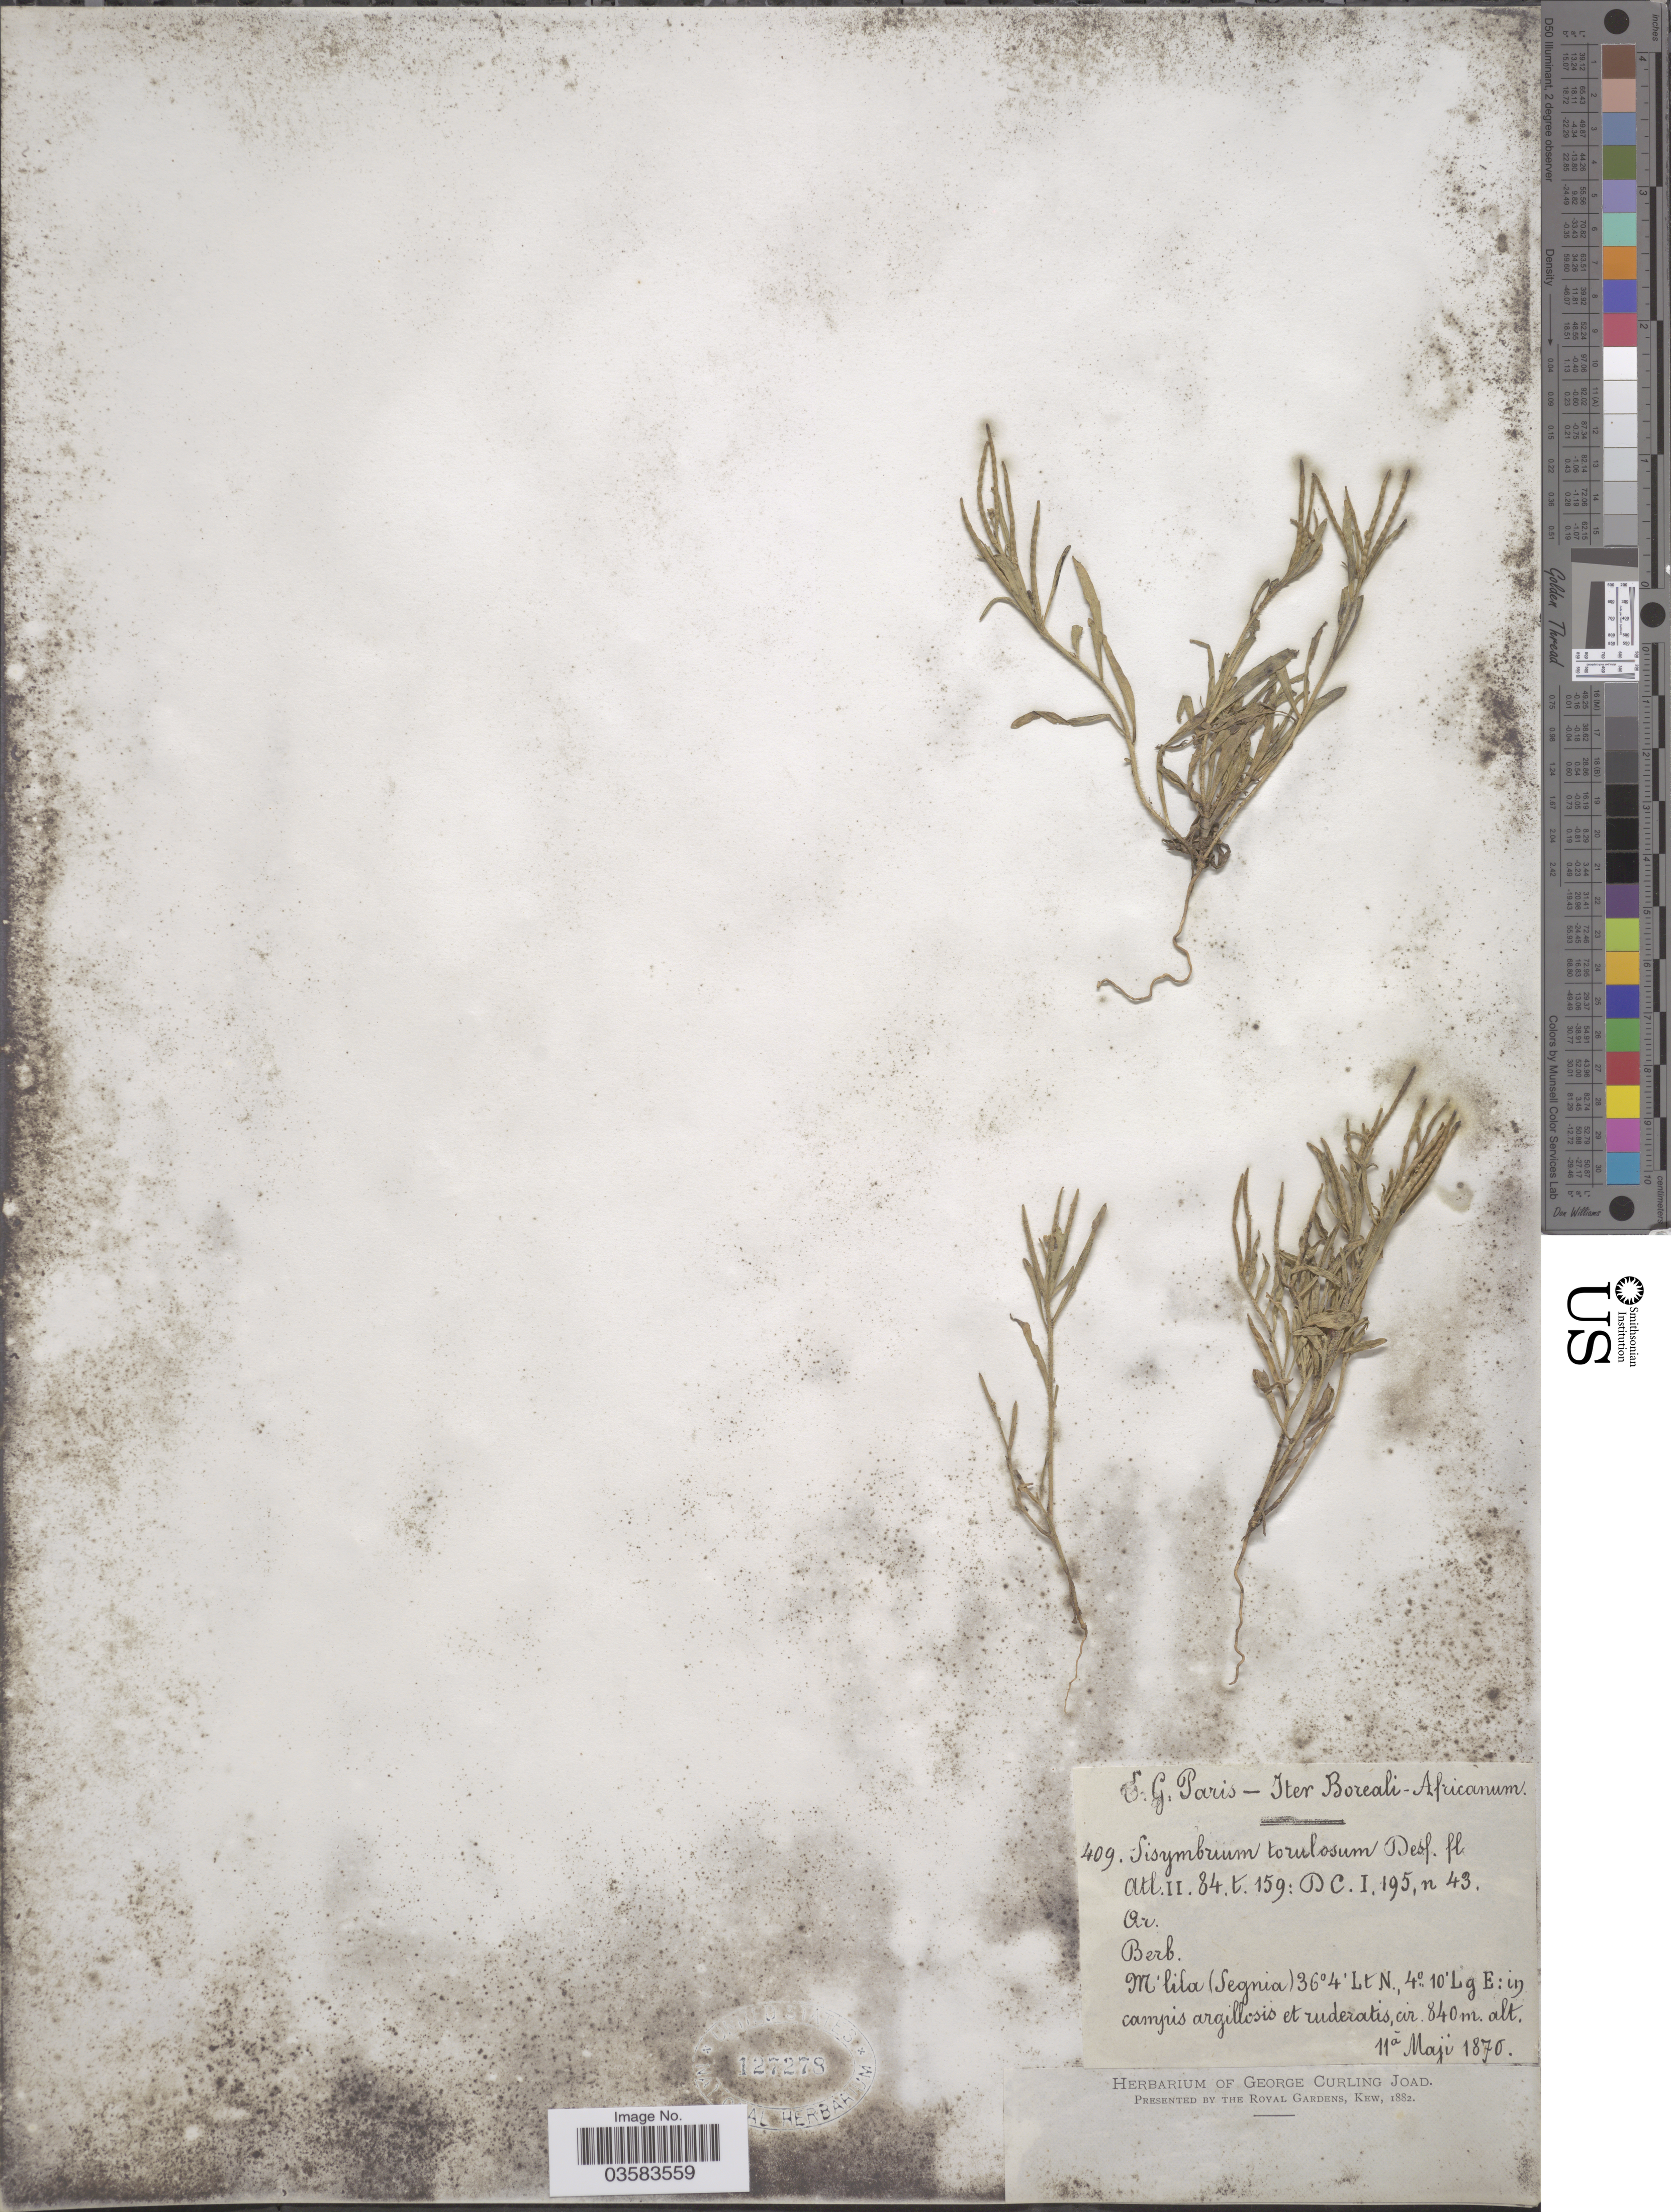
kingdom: Plantae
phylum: Tracheophyta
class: Magnoliopsida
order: Brassicales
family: Brassicaceae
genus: Sisymbrium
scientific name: Sisymbrium torulosum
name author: Desf.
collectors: Paris, E.G.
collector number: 409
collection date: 1870-05-11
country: Algeria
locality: Iter Boreali-Africanum. M'Sila (Segnia).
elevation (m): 840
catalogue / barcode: US 127278